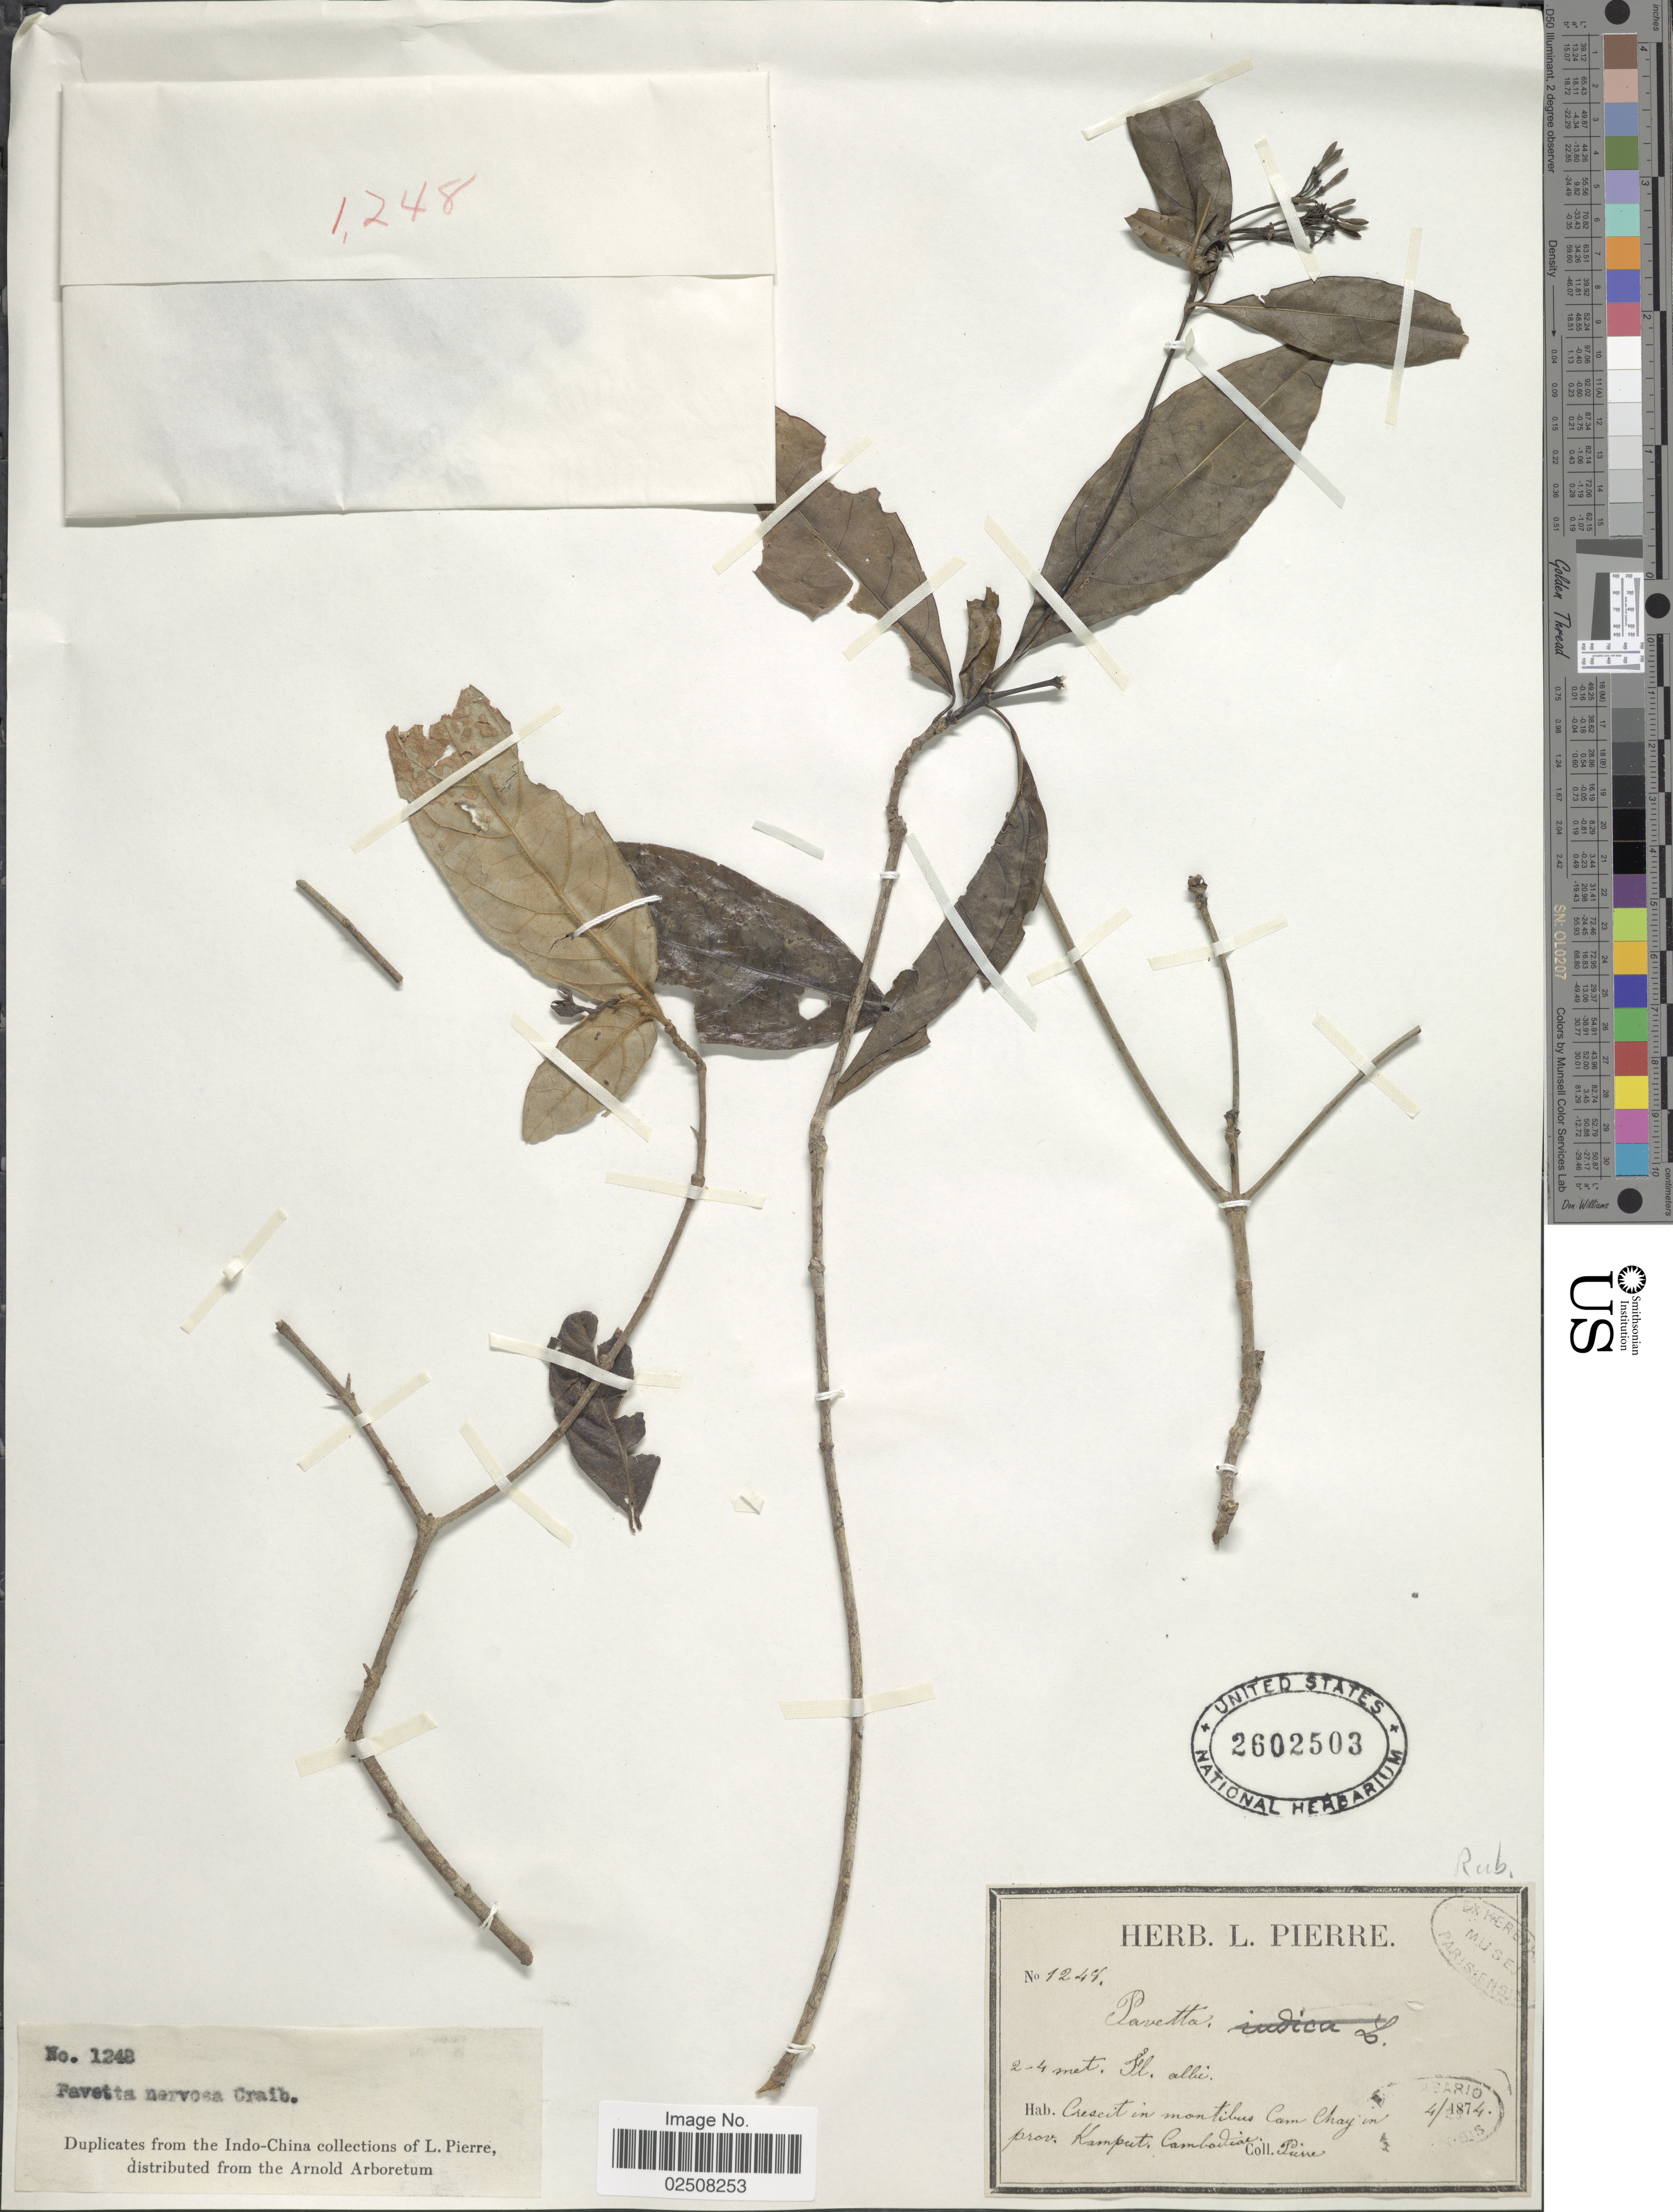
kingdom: Plantae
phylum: Tracheophyta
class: Magnoliopsida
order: Gentianales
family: Rubiaceae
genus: Pavetta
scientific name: Pavetta nervosa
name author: Craib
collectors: L. Pierre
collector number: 1248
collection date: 1874-04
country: Cambodia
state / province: Kâmpât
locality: Crescit in montibus Cam Chagion prov. Kamput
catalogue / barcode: US 2602503